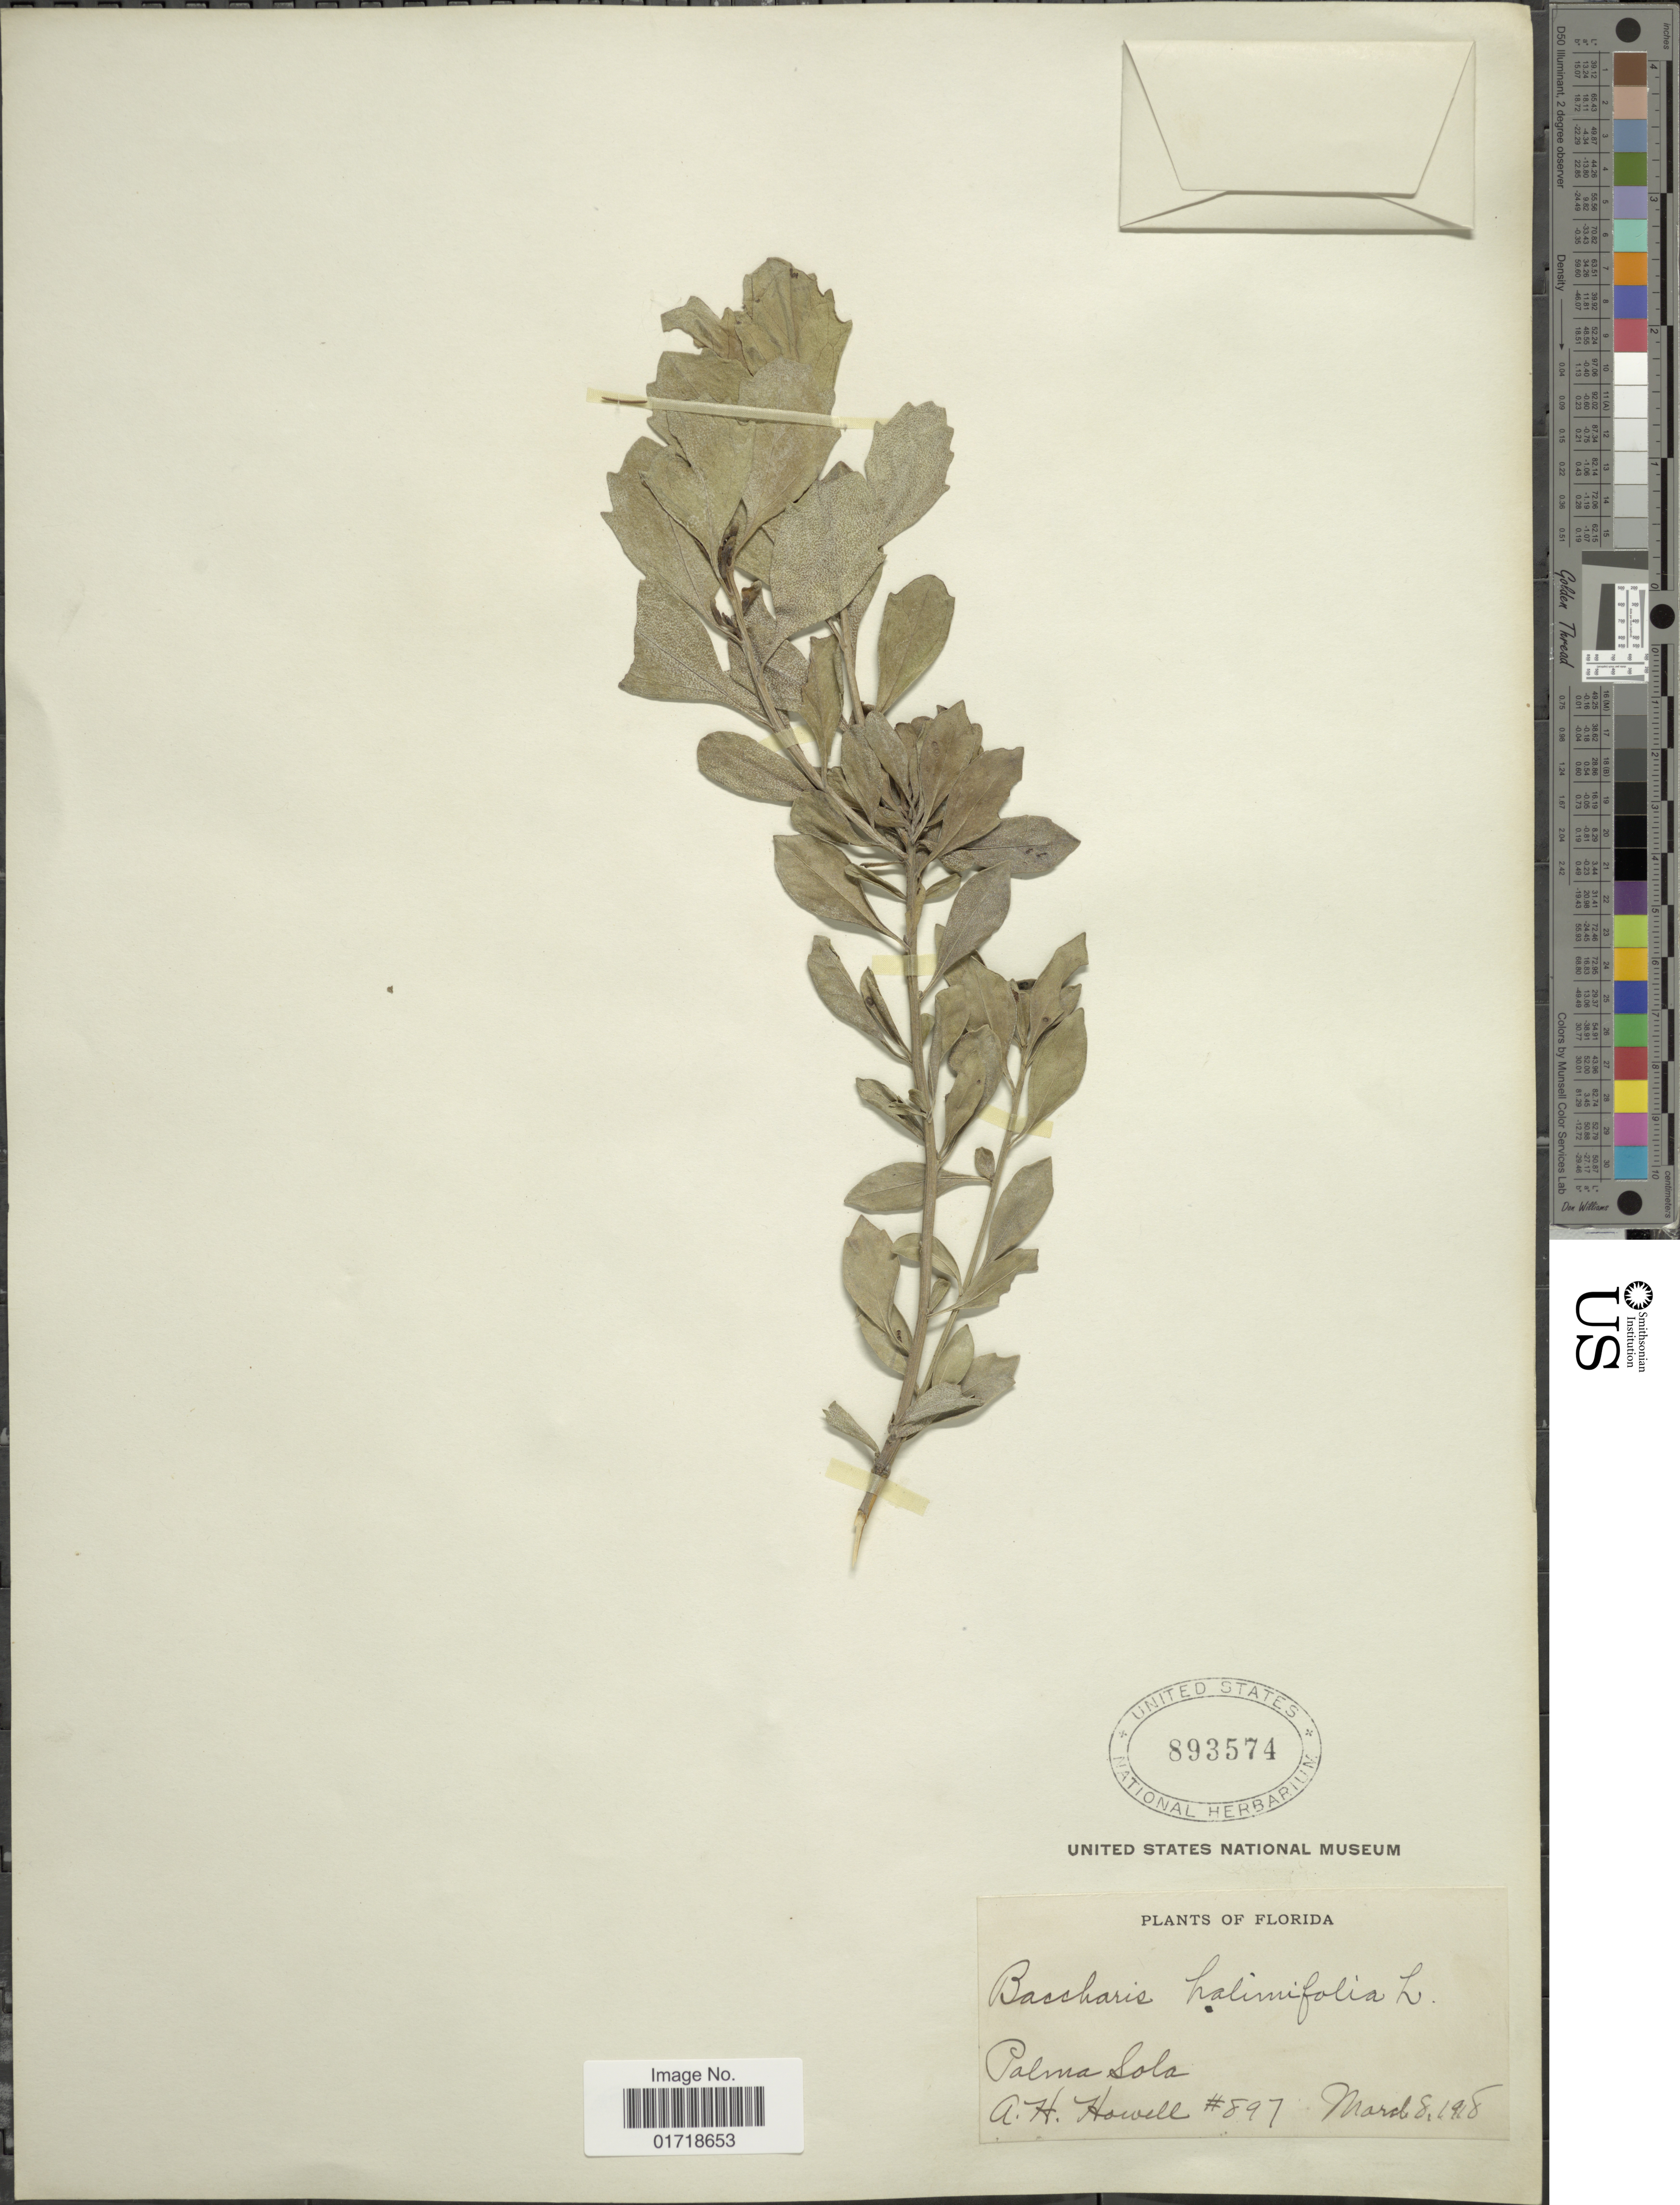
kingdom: Plantae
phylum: Tracheophyta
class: Magnoliopsida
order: Asterales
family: Asteraceae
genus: Baccharis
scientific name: Baccharis halimifolia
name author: L.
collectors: A. Howell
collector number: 897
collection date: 1918-08-03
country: United States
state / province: Florida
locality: Palma Sola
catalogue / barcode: US 893574